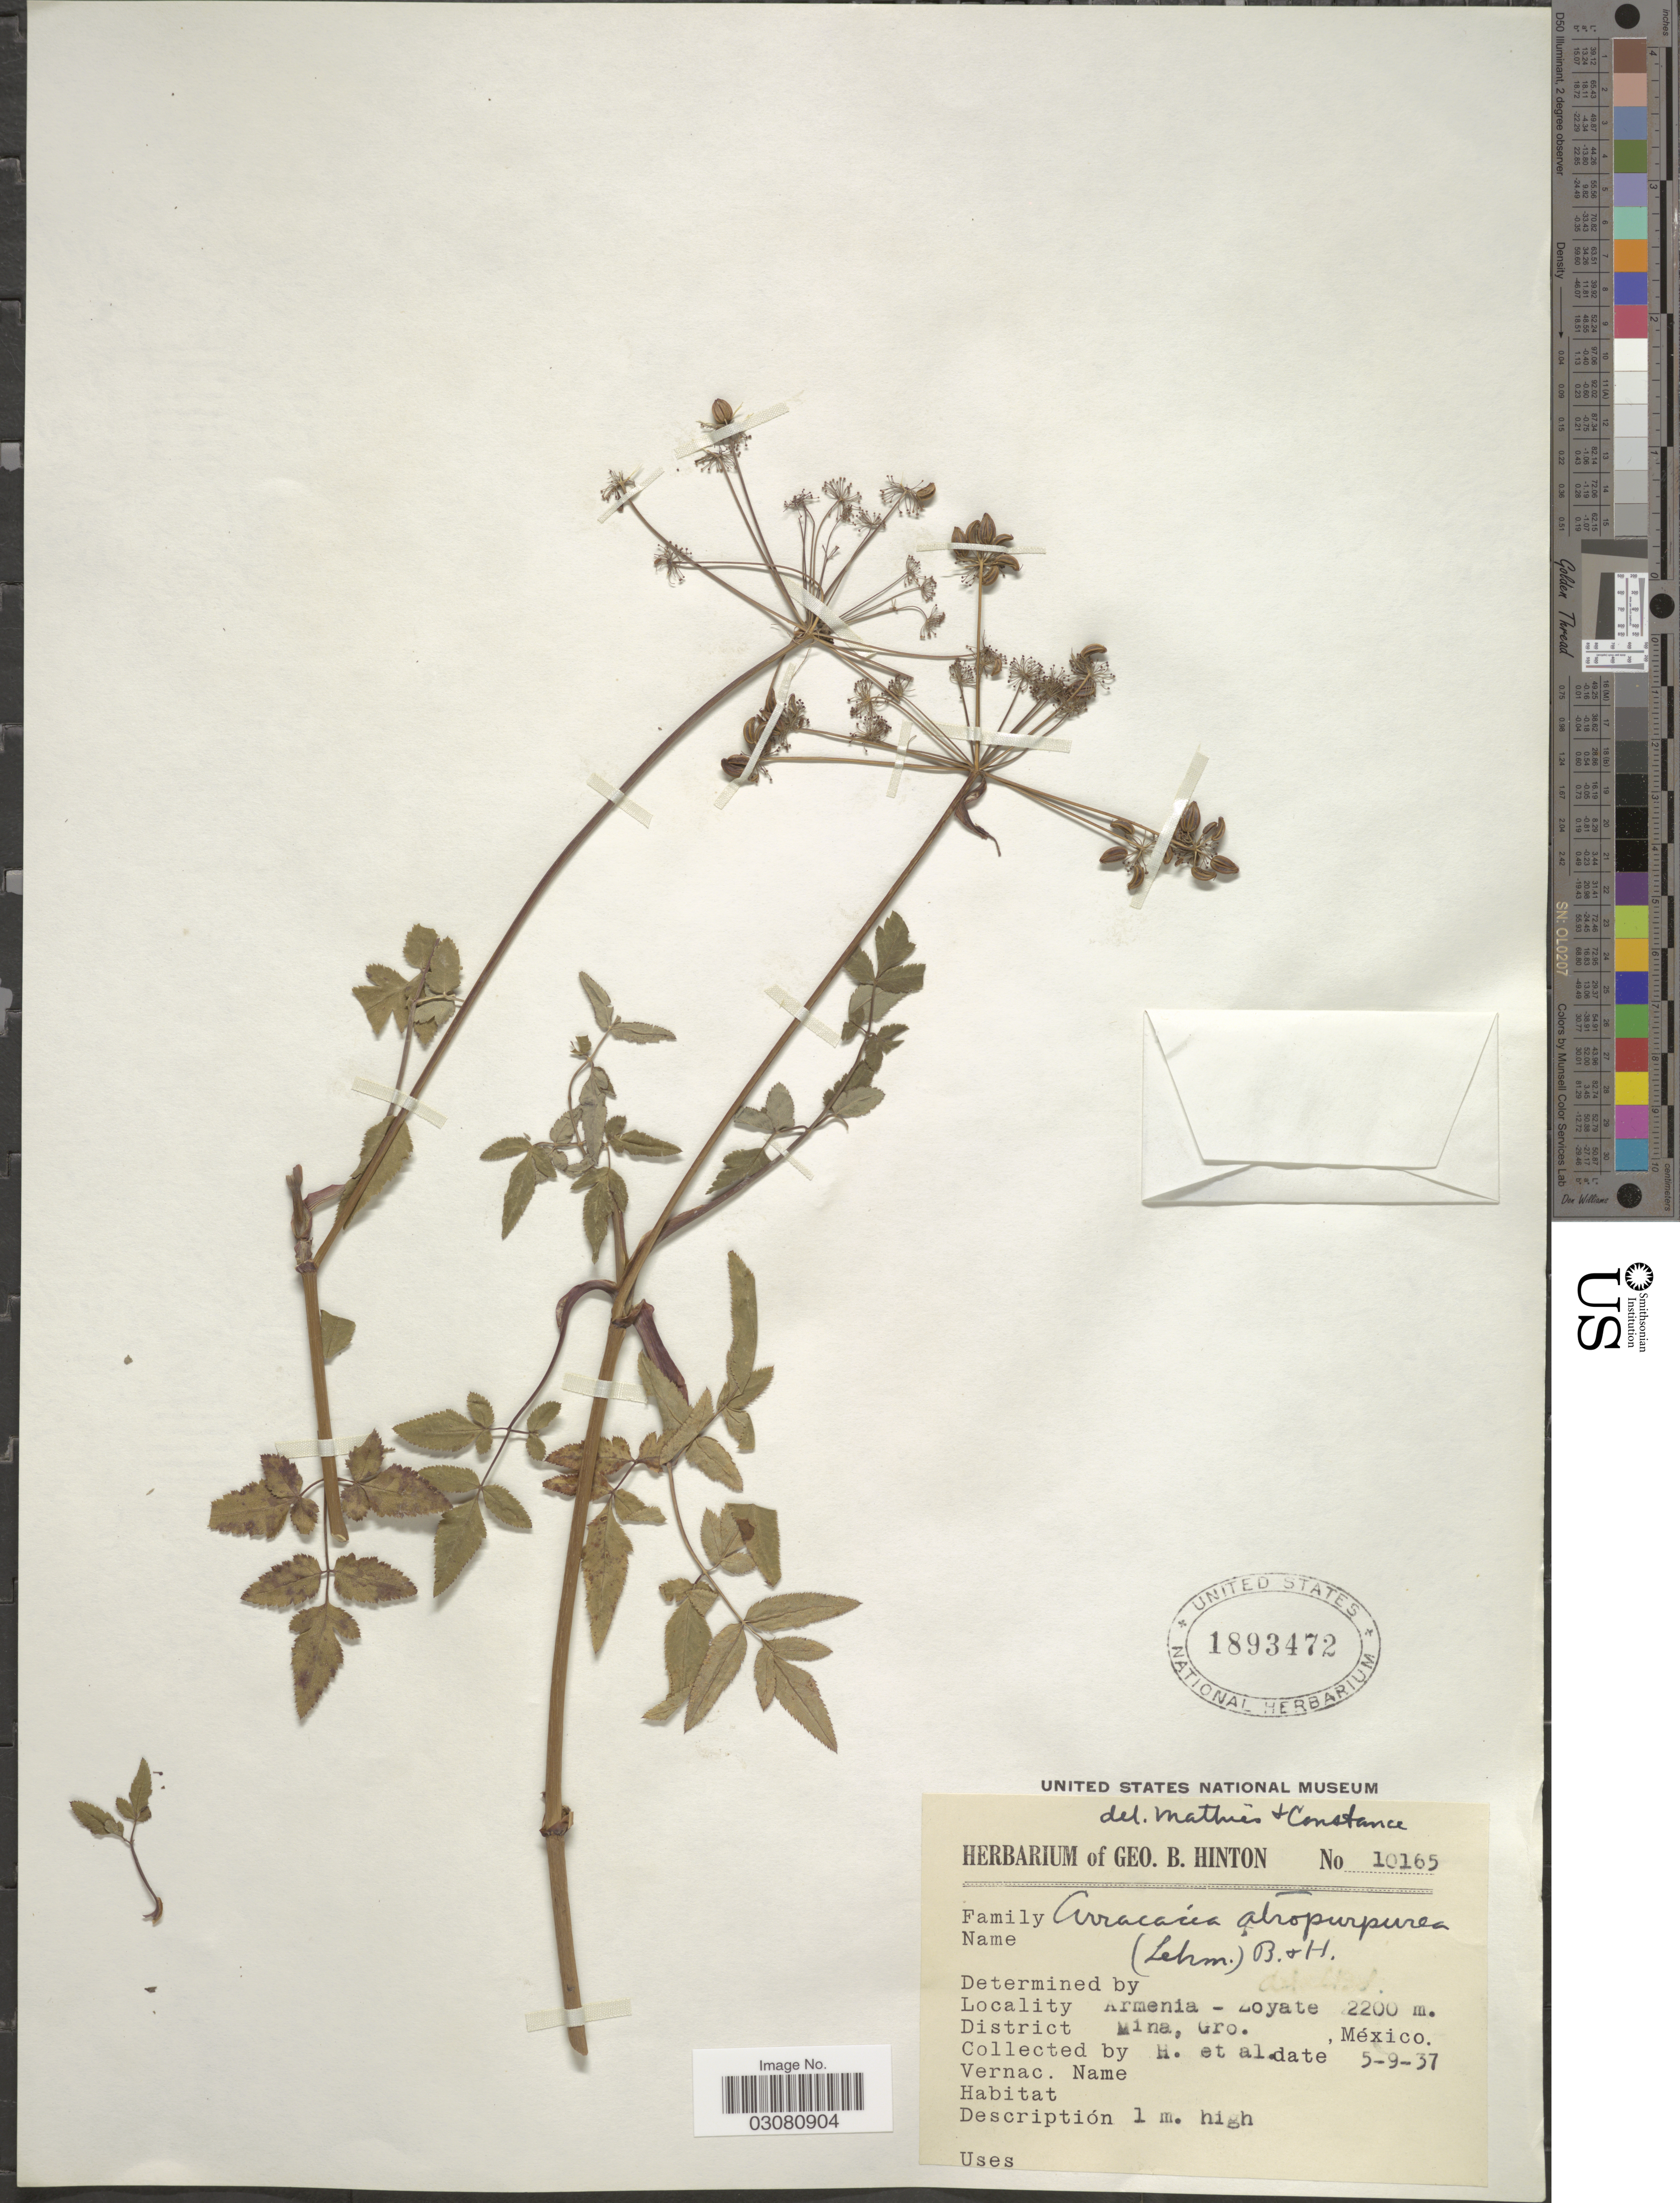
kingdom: Plantae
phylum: Tracheophyta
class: Magnoliopsida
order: Apiales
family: Apiaceae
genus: Arracacia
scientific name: Arracacia atropurpurea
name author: (Lehm.) Benth. & Hook. f. ex Hemsl.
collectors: G. B. Hinton & et al.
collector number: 10165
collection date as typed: Transcribed d/m/y: 5/9/37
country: Mexico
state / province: Guerrero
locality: Armenia-Zoyate. District Mina, Gro.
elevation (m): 2200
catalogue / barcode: US 1893472